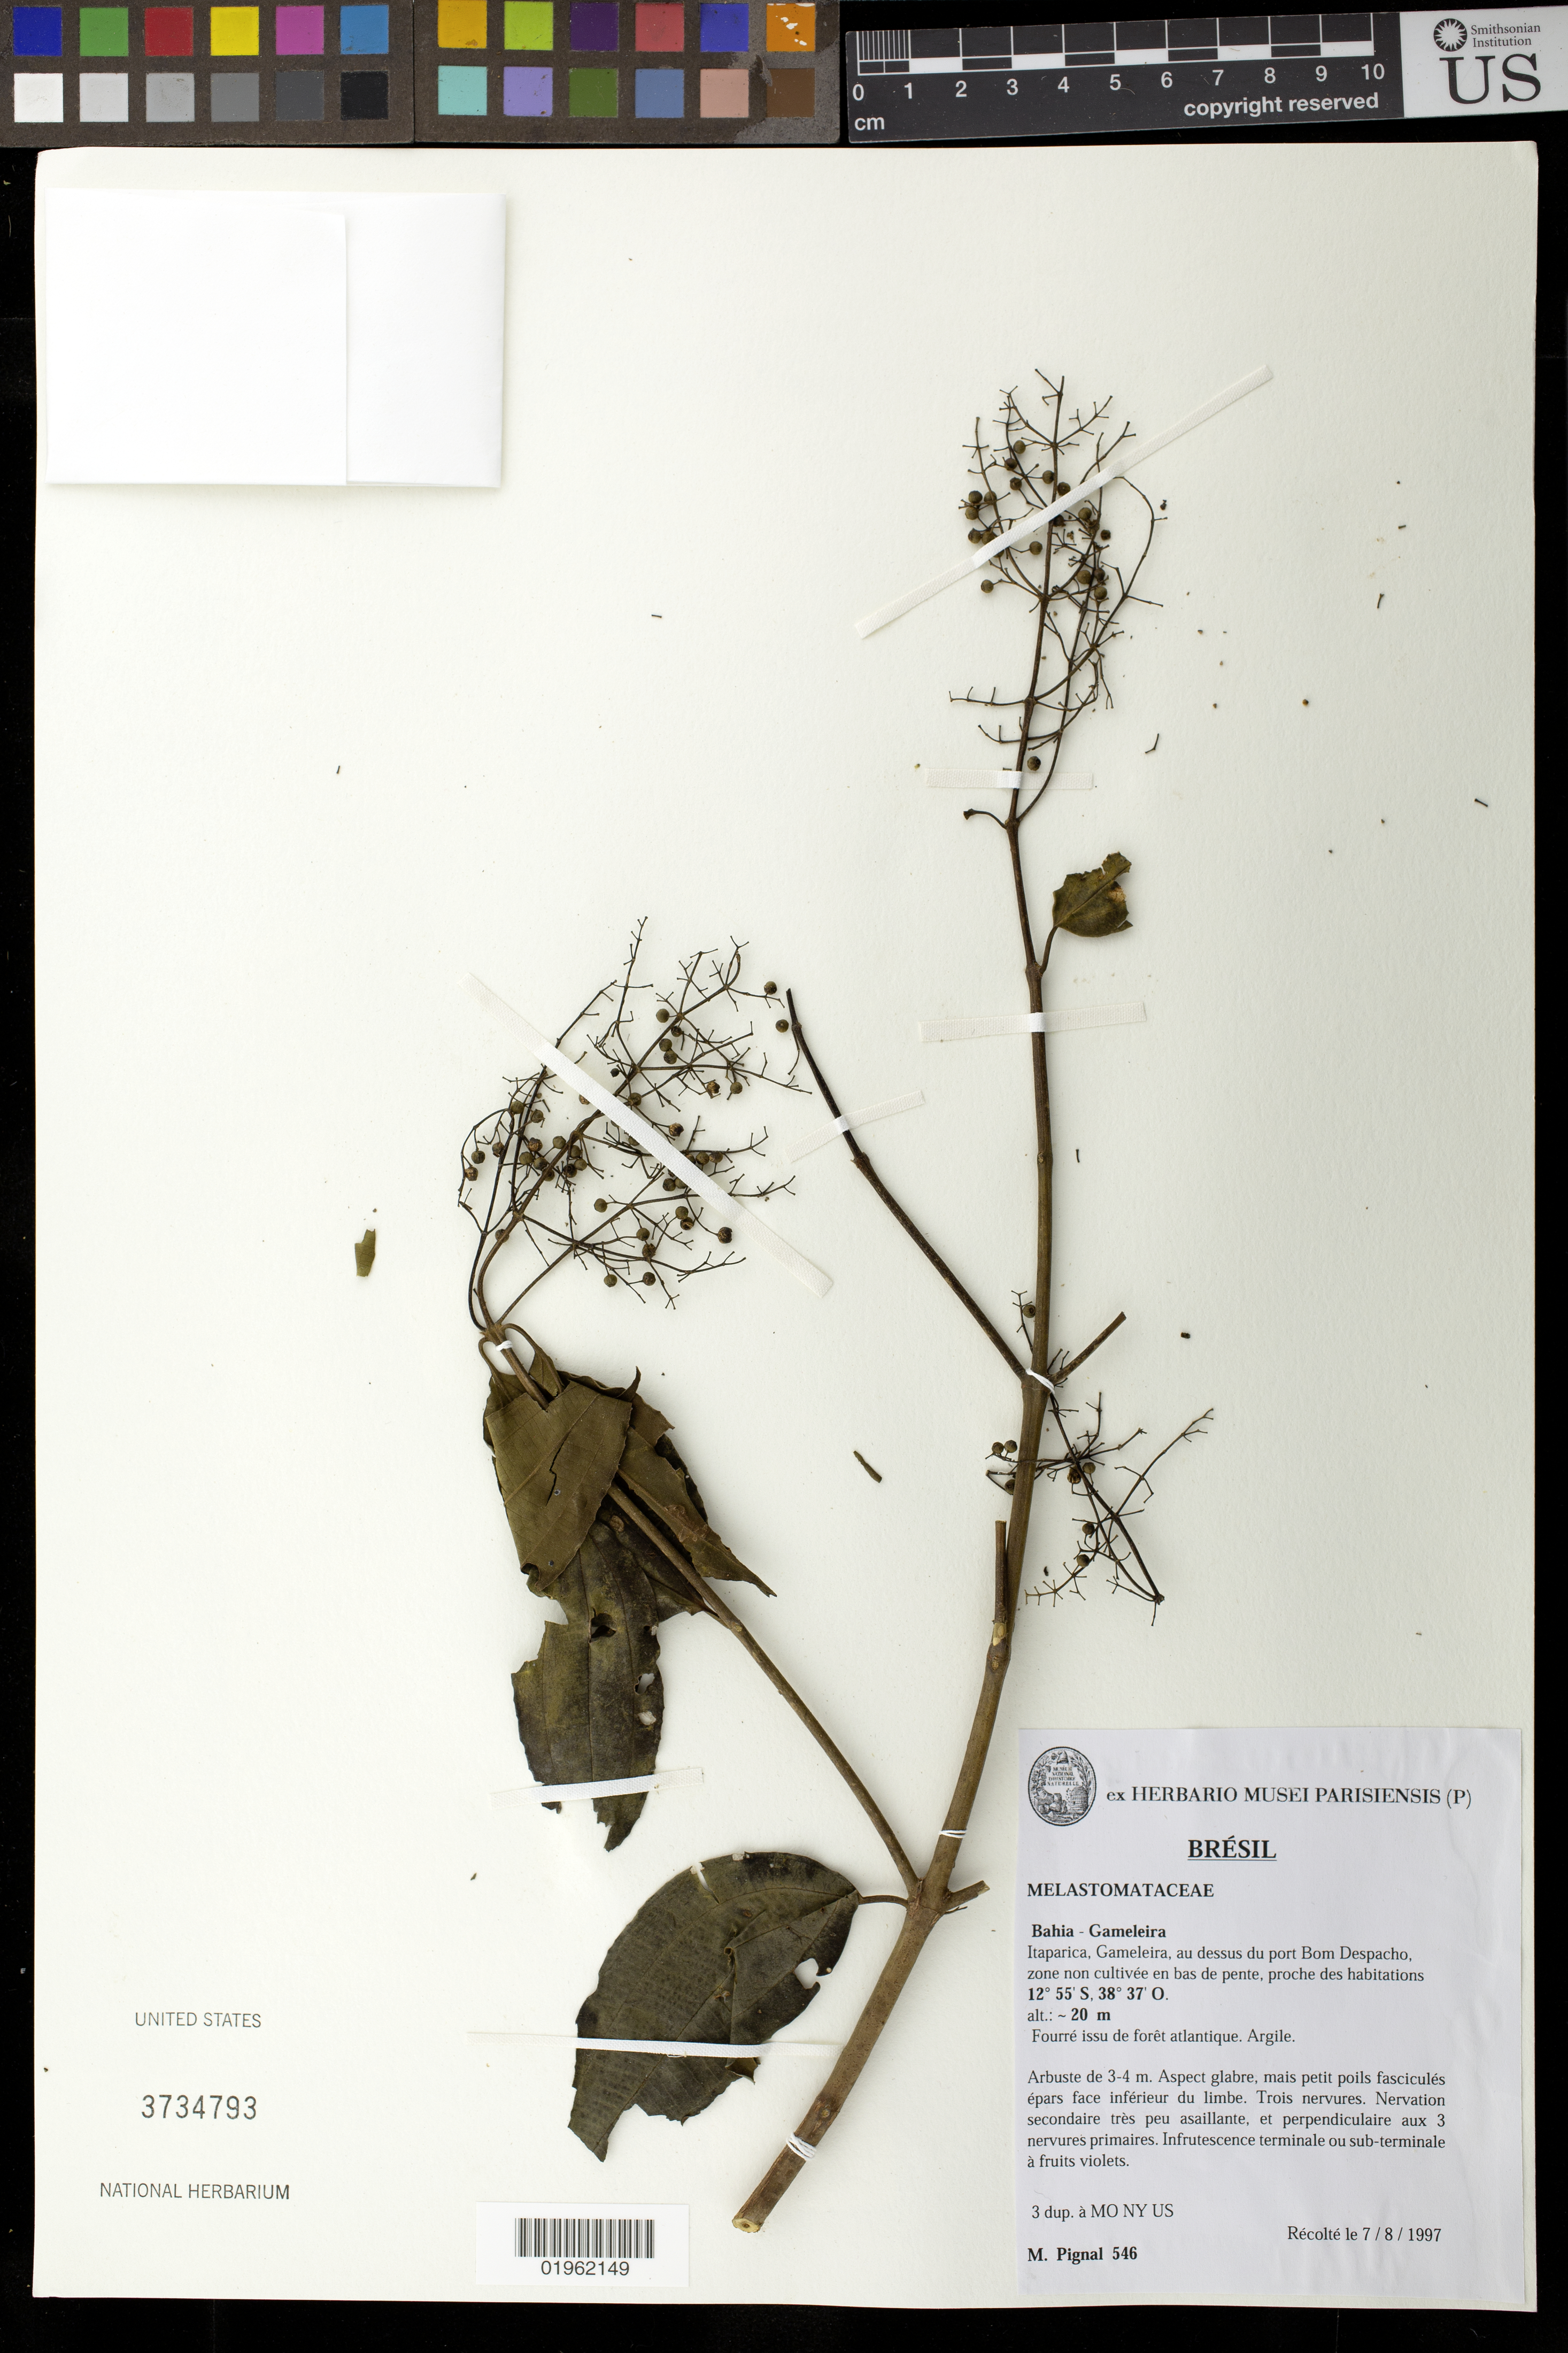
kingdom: Plantae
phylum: Tracheophyta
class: Magnoliopsida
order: Myrtales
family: Melastomataceae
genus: Miconia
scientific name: Miconia minutiflora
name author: (Bonpl.) DC.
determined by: Michelangeli, F. A.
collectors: M. Pignal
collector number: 546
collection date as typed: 7/8/1997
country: Brazil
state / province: Bahia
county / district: Gameleira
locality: Itaparica, Gameleira, au dessus du port Bom Despacho, zone non cultivee en bas de pente, proche des habitations.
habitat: Fourre issu de foret atlantique. Argile.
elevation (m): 20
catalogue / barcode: US 3734793